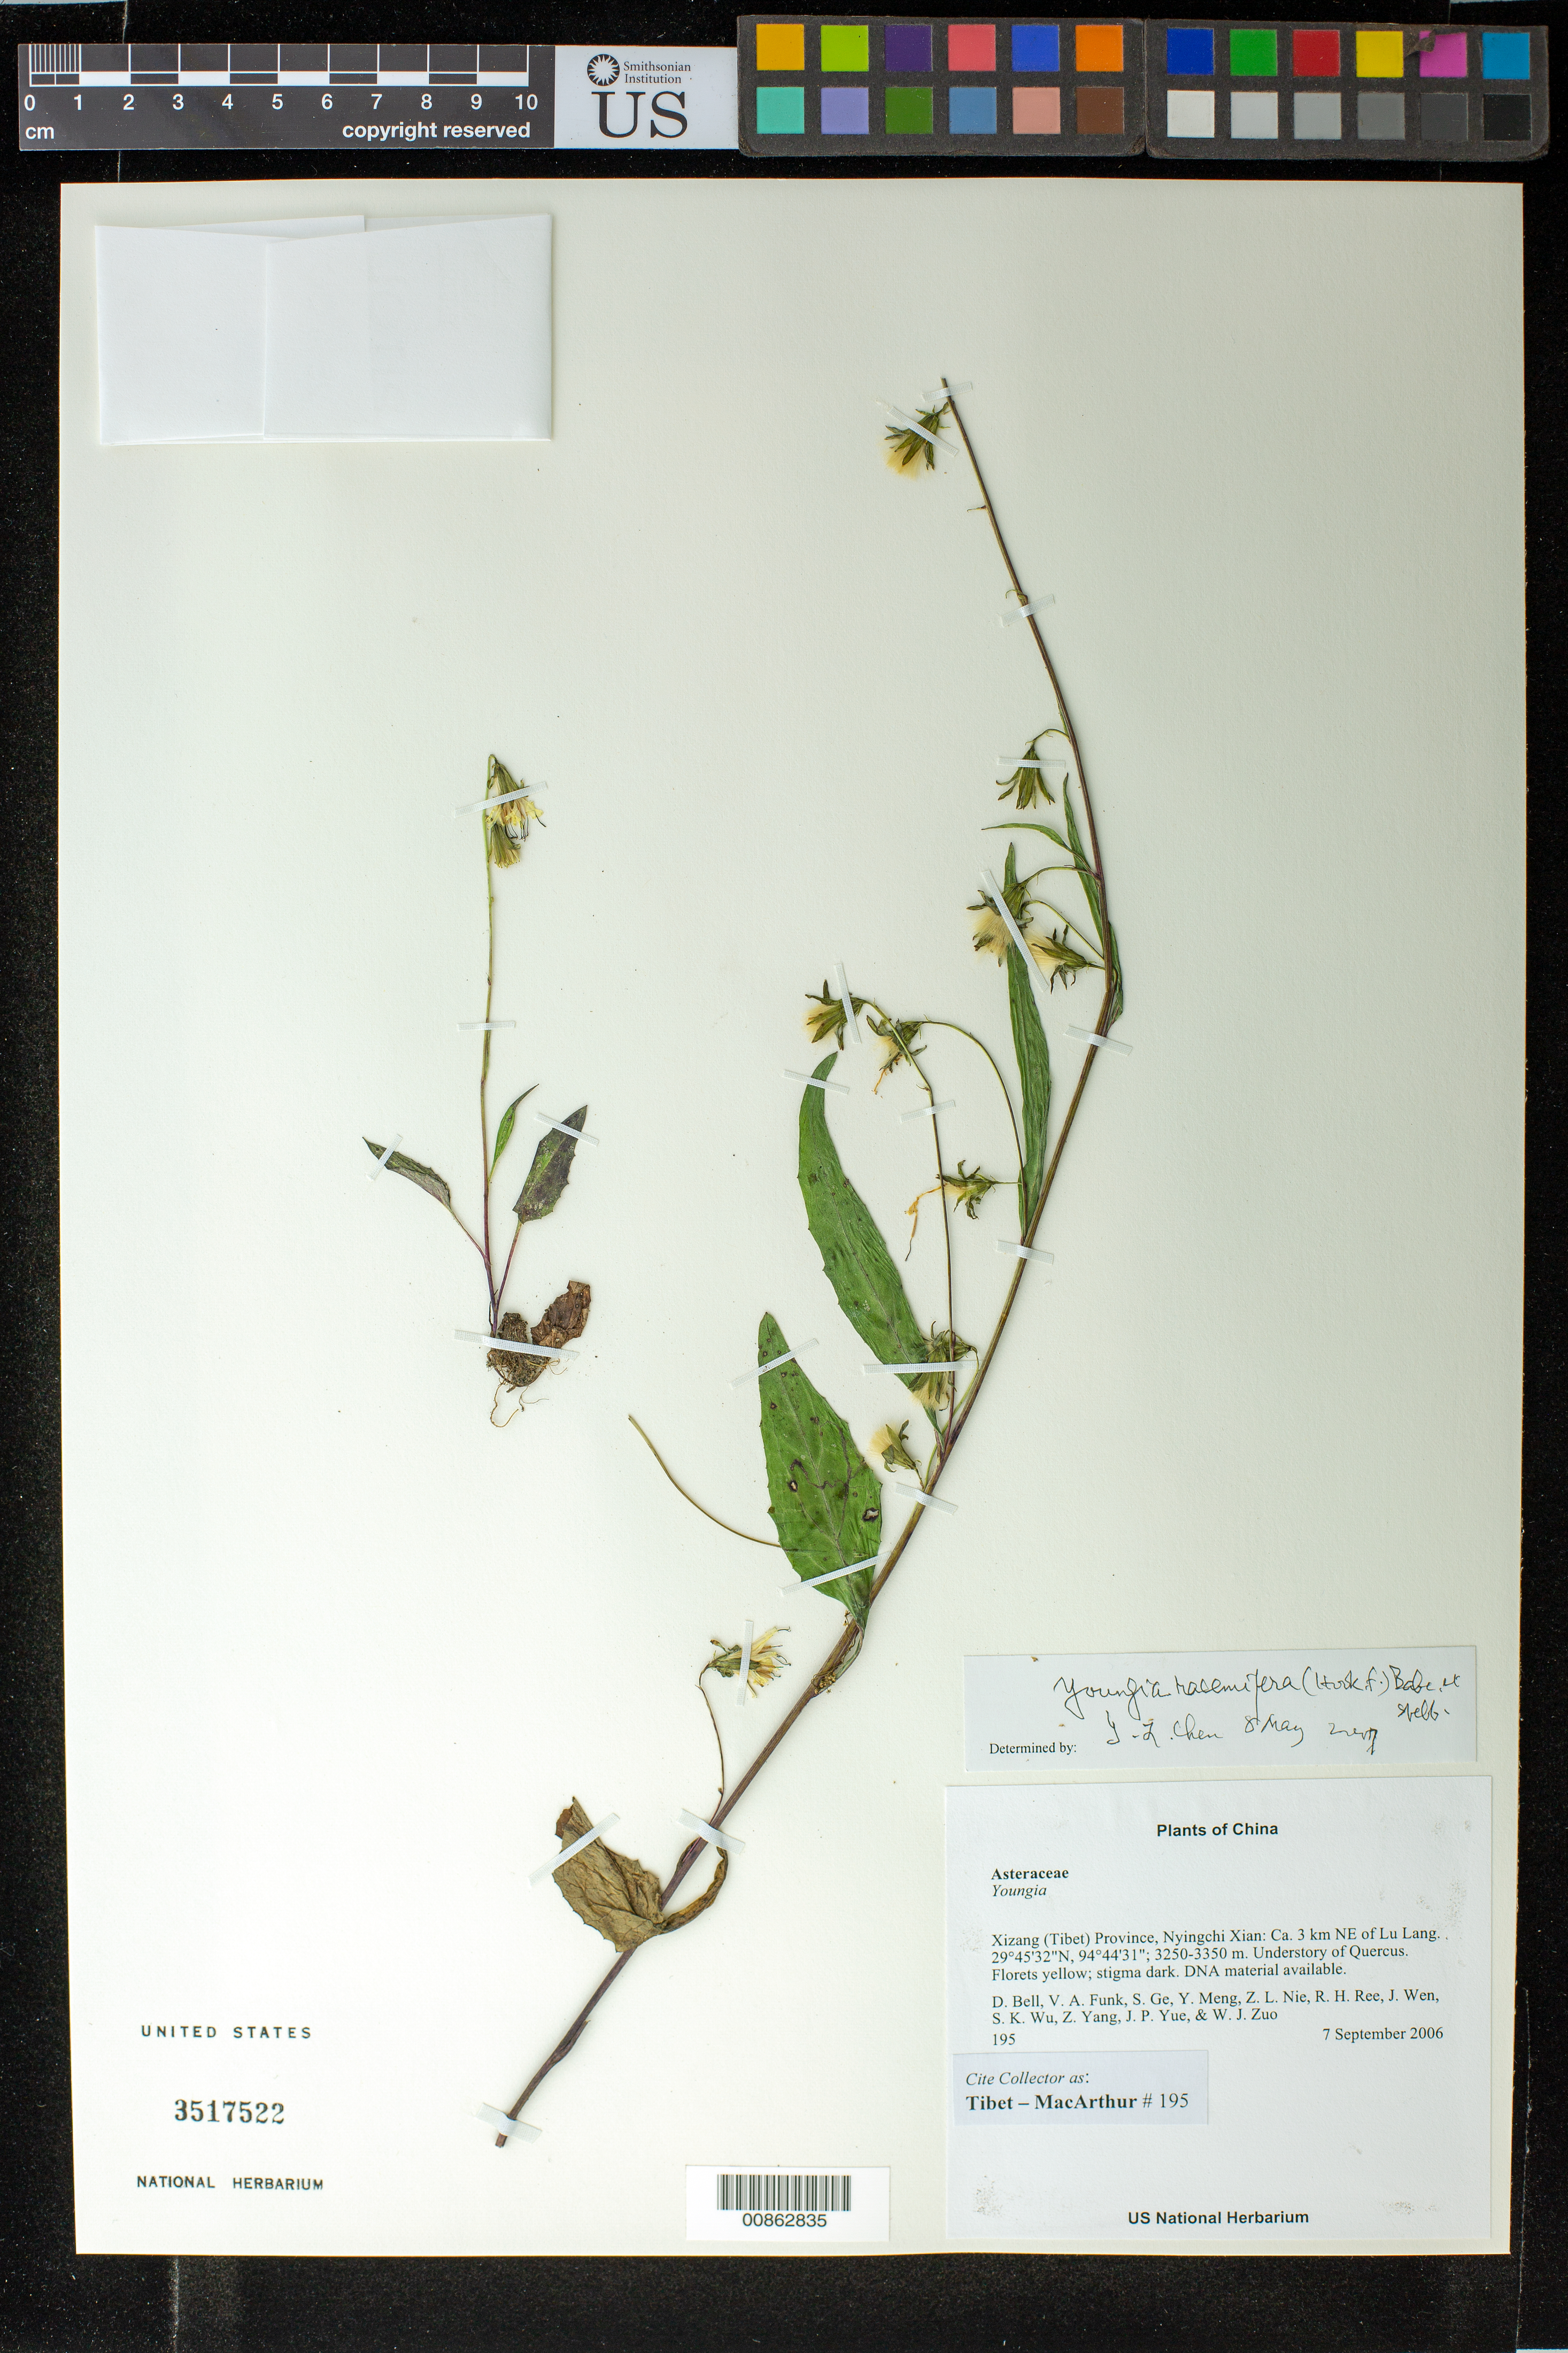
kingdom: Plantae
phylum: Tracheophyta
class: Magnoliopsida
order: Asterales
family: Asteraceae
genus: Youngia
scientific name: Youngia racemifera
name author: (Hook. f.) Babc. & Stebbins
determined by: Yilin Chen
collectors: Tibet-MacArthur, D. A. Bell, V. Funk, S. Ge, Y. Meng, Z. Nie, R. Ree, J. Wen, S. K. Wu, Z. Yang, J. Yue & W. Zuo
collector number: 195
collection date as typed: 07 Sep 2006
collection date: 2006-09-07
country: China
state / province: Xizang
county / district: Nyingchi Xian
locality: Ca. 3 km NE of Lu Lang.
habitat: Mixed broadleaved (Quercus, Betula) and coniferous (Picea) forest and adjacent wet meadows. Understory of Quercus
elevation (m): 3250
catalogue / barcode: US 3517522